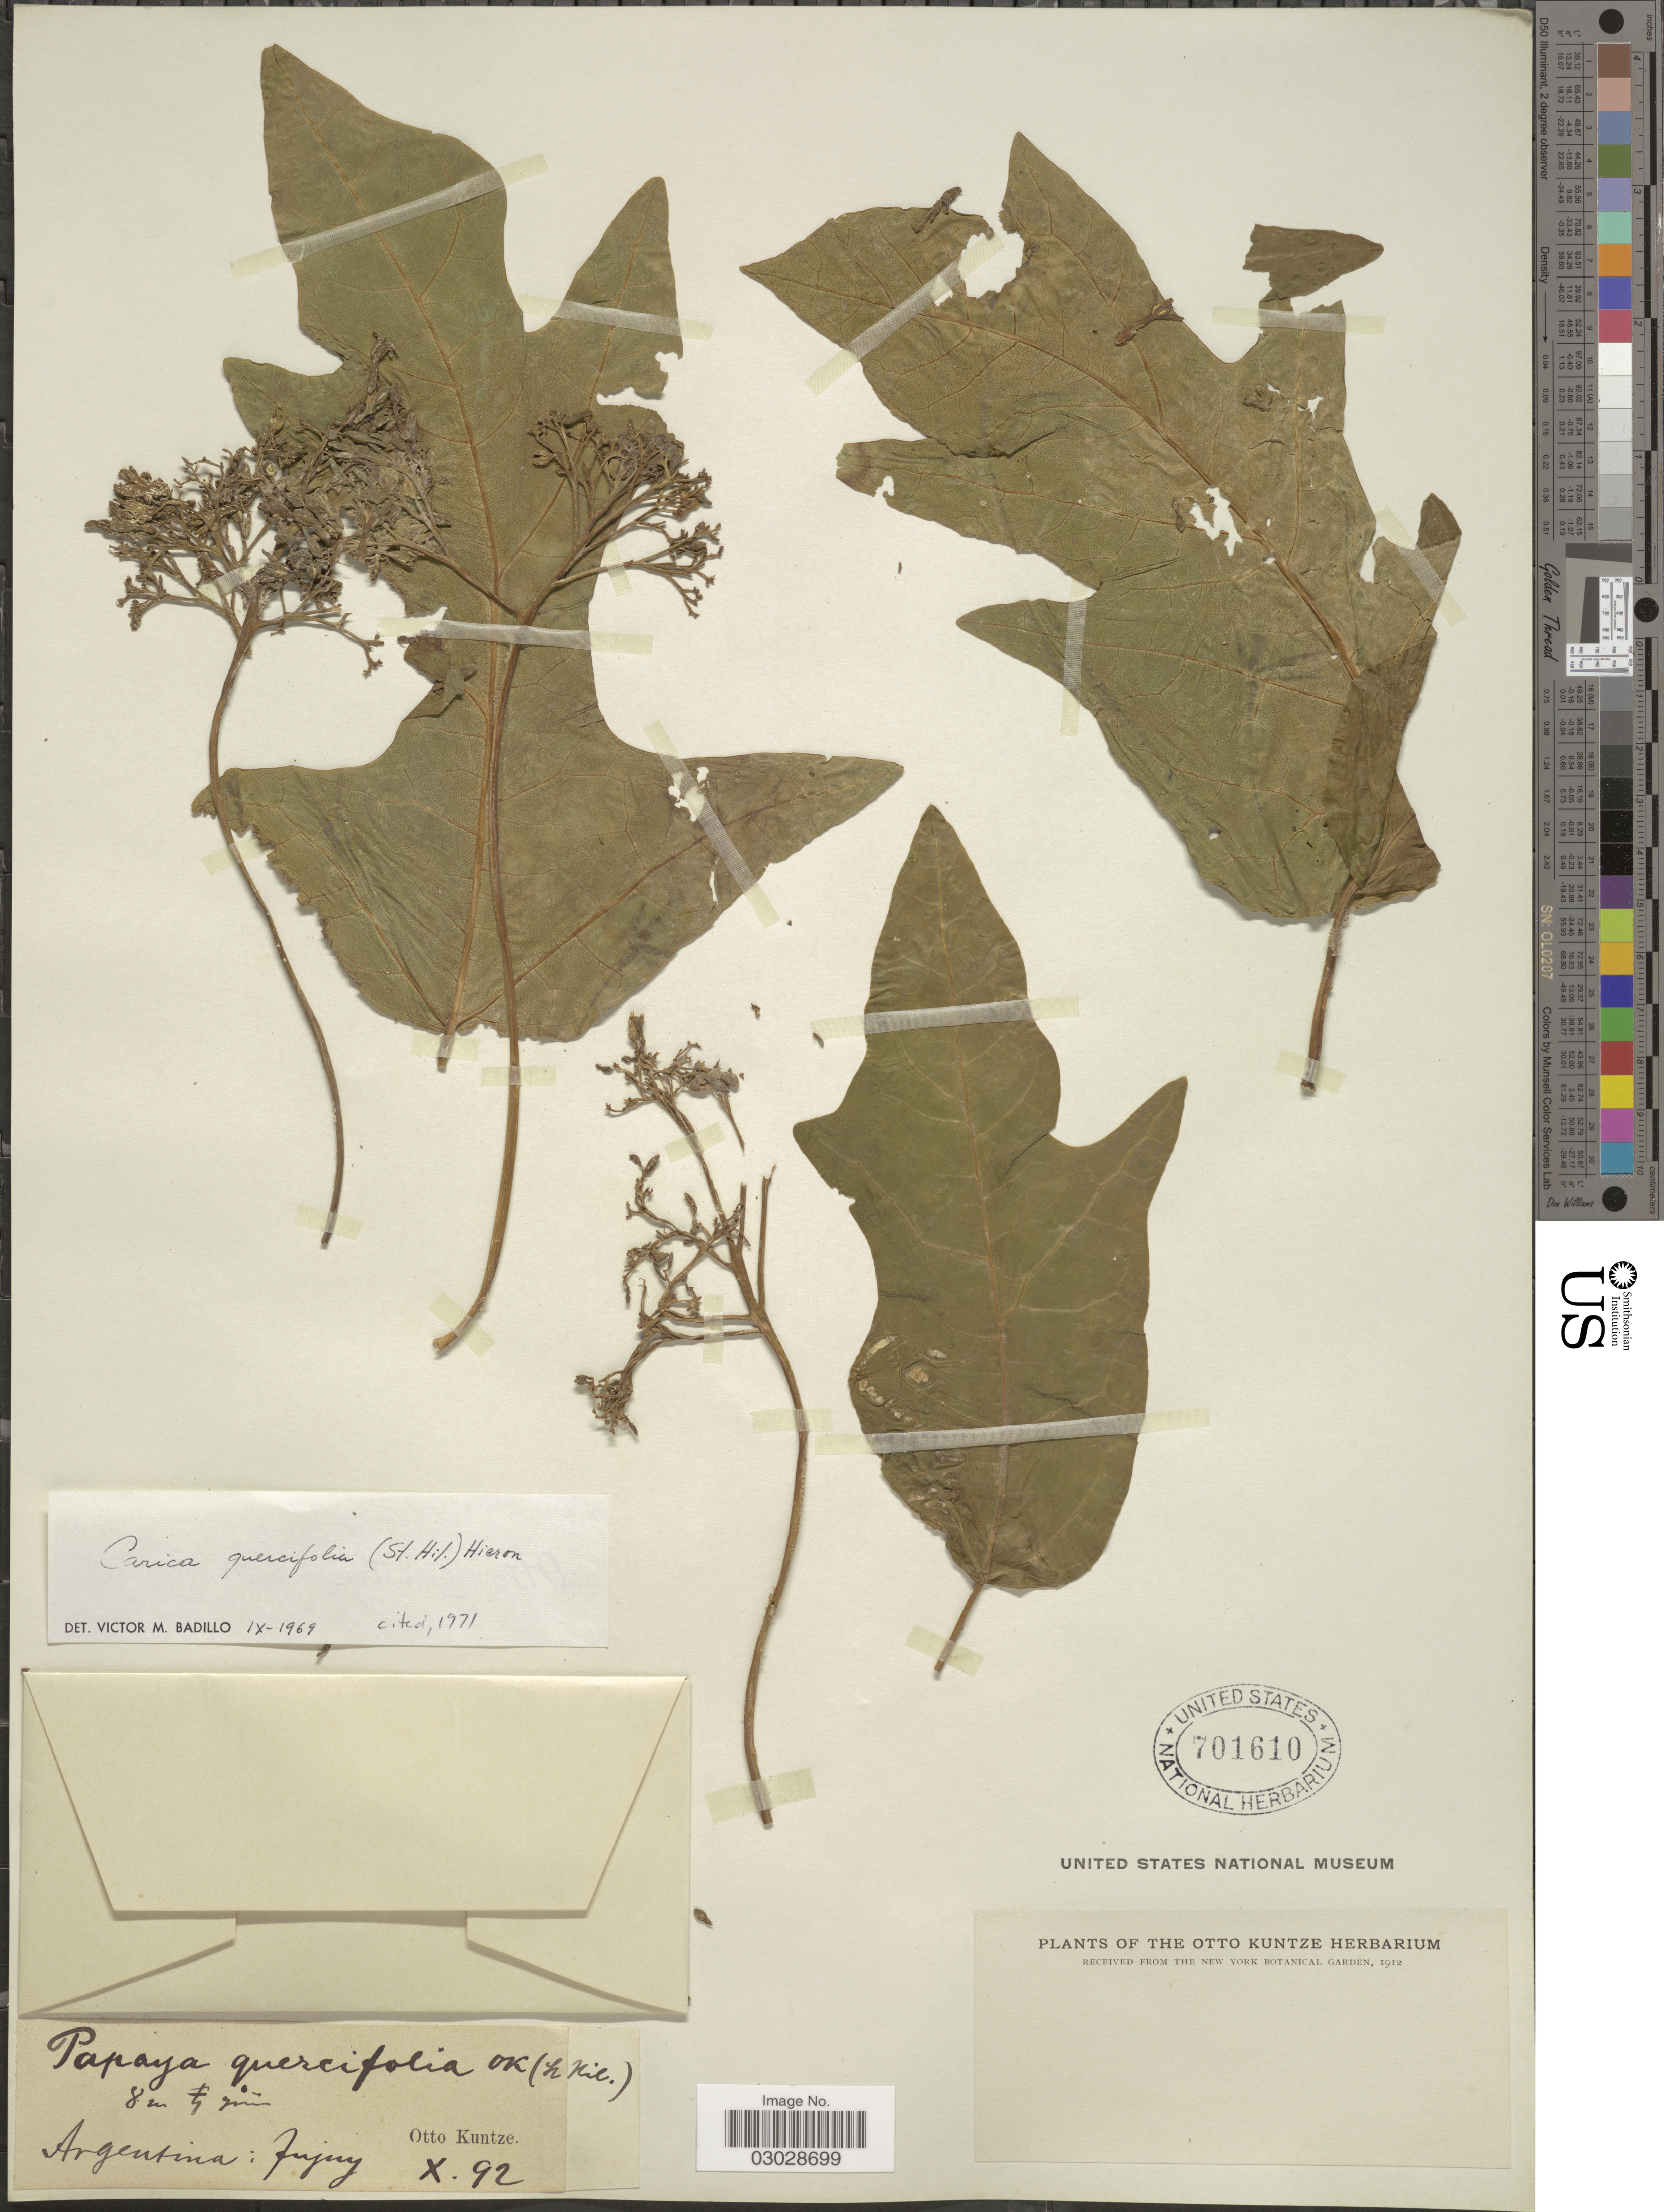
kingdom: Plantae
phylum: Tracheophyta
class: Magnoliopsida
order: Brassicales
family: Caricaceae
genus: Vasconcellea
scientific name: Vasconcellea quercifolia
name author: A. St.-Hil.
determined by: Strong, M. T., (US), Smithsonian Institution - National Museum of Natural History (UNITED STATES)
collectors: ex herb. Otto Kuntze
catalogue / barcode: US 701610